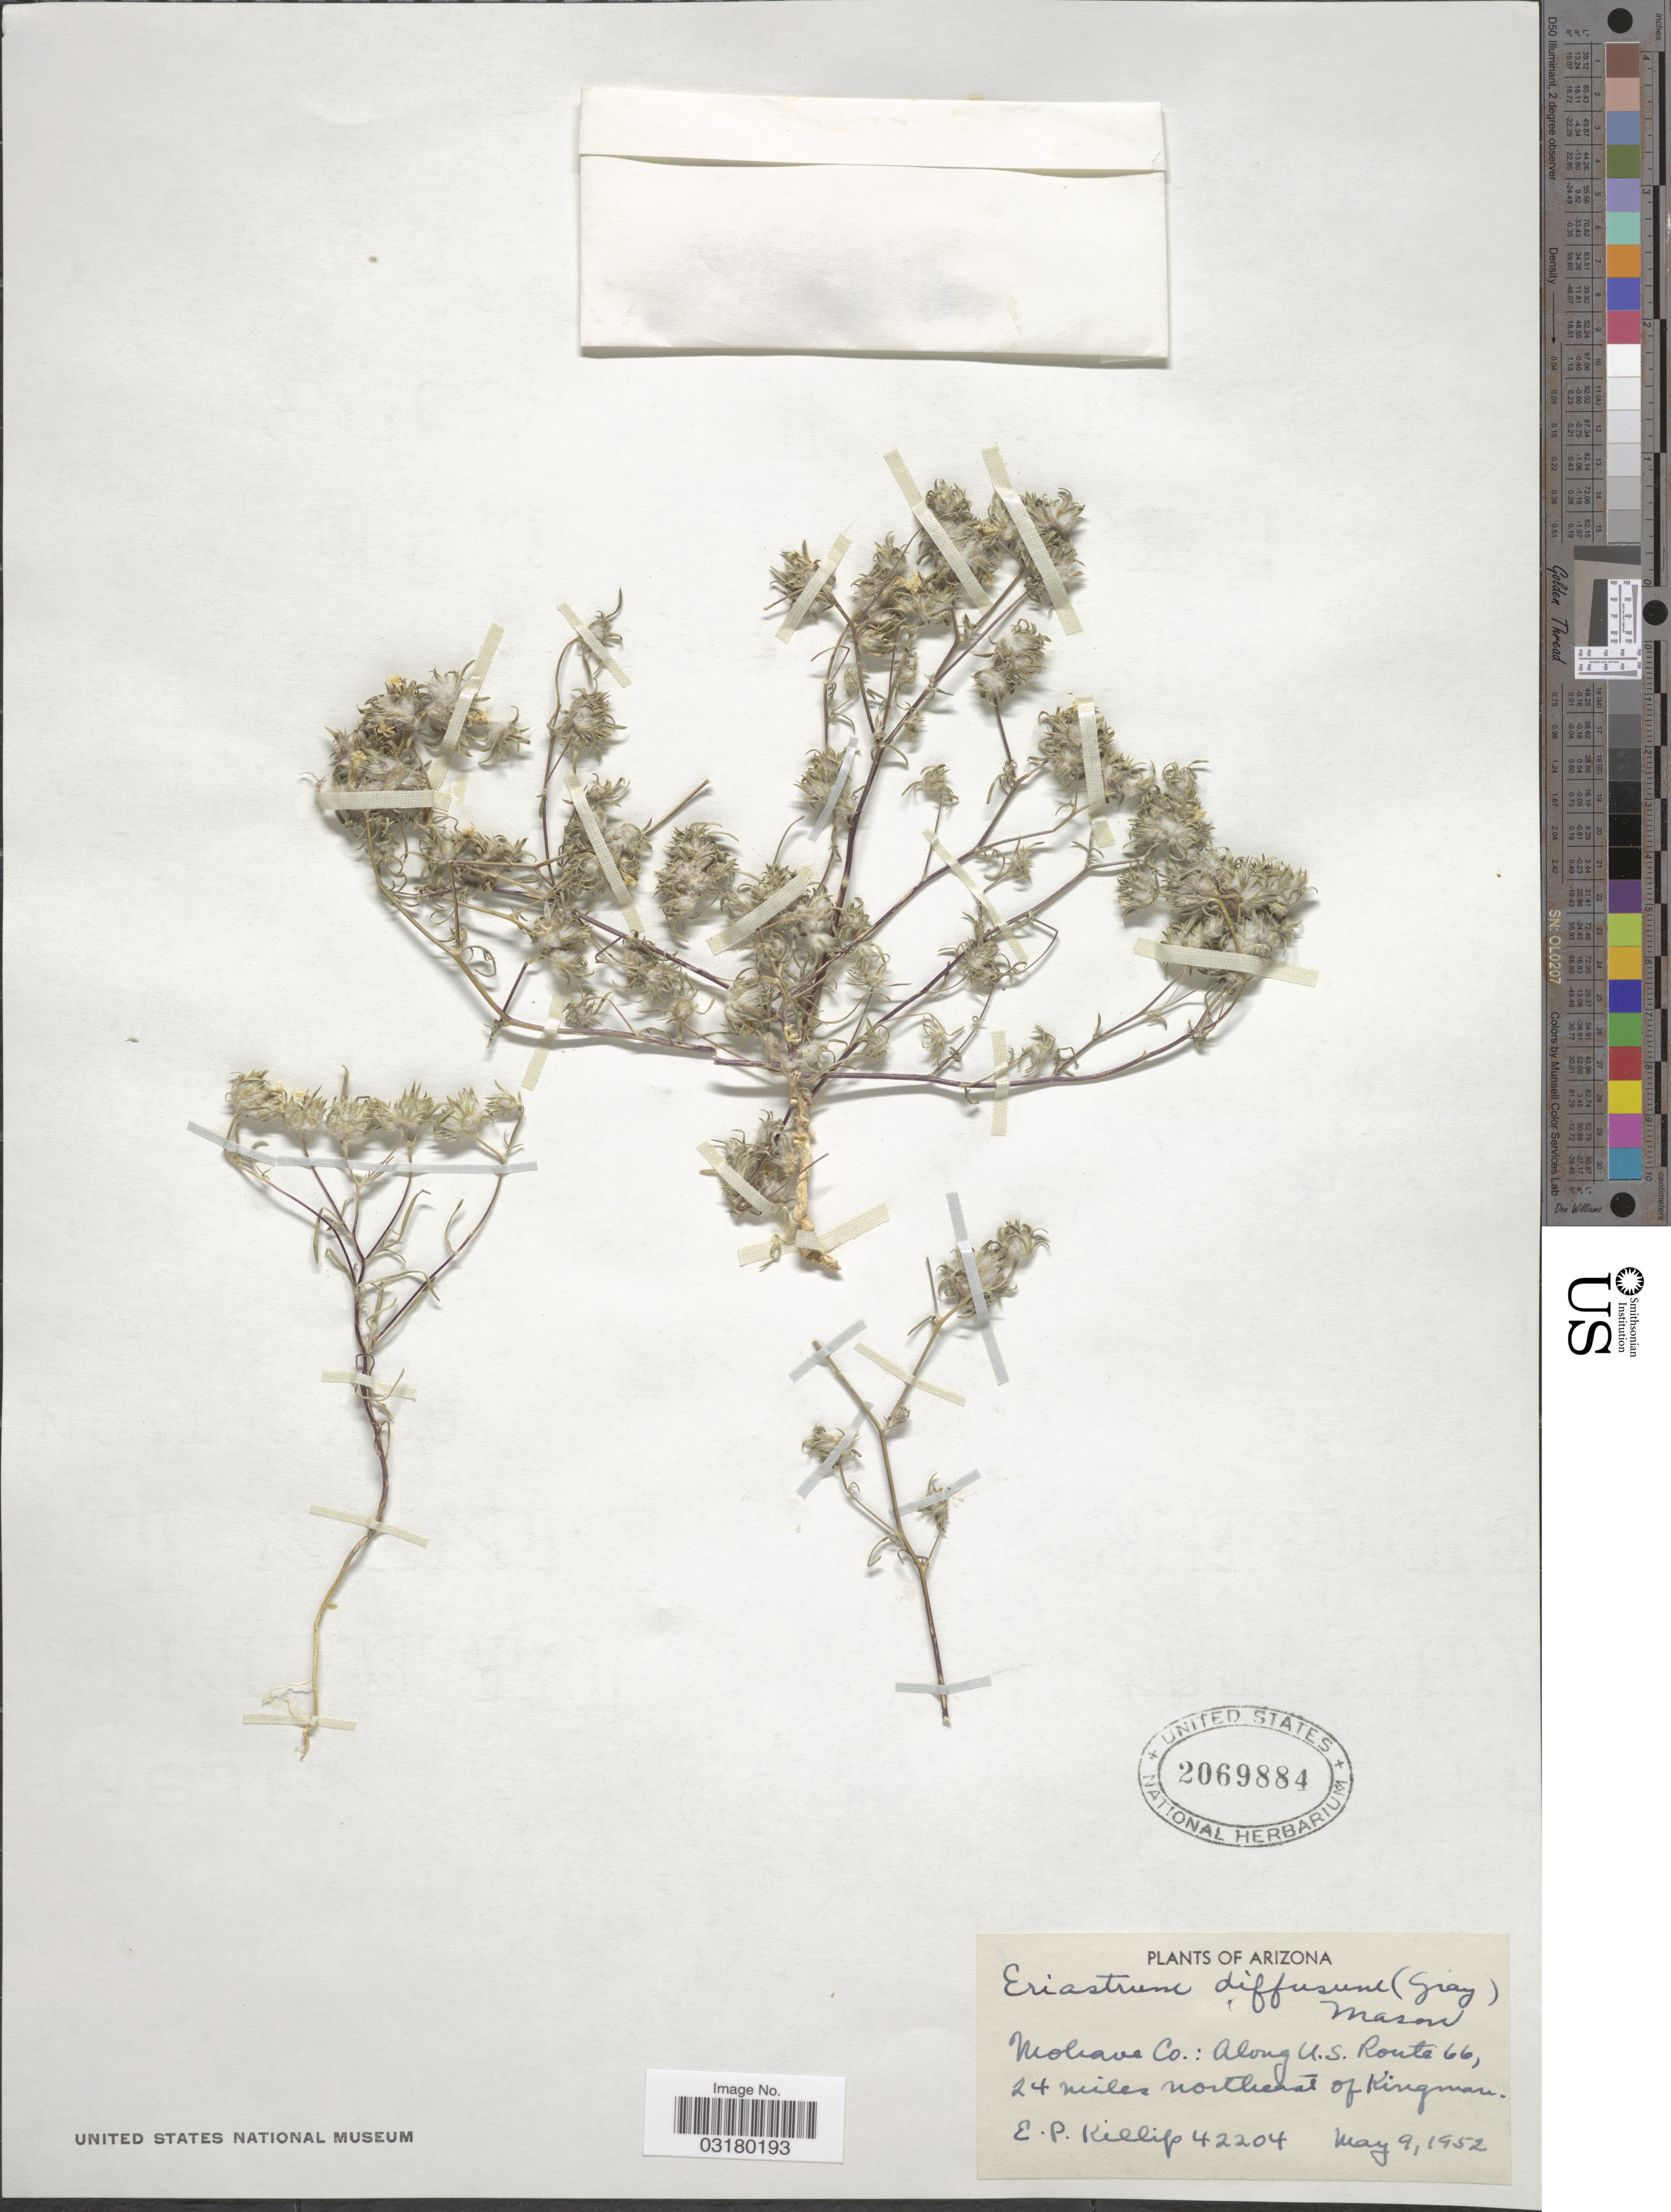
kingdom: Plantae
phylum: Tracheophyta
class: Magnoliopsida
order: Ericales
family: Polemoniaceae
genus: Eriastrum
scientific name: Eriastrum diffusum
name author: (A. Gray) H. Mason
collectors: E. P. Killip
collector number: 42204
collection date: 1952-05-09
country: United States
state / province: Arizona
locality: Mohave Co.: Along U. S. Route 66, 24 miles northeast of Kingman.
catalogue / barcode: US 2069884